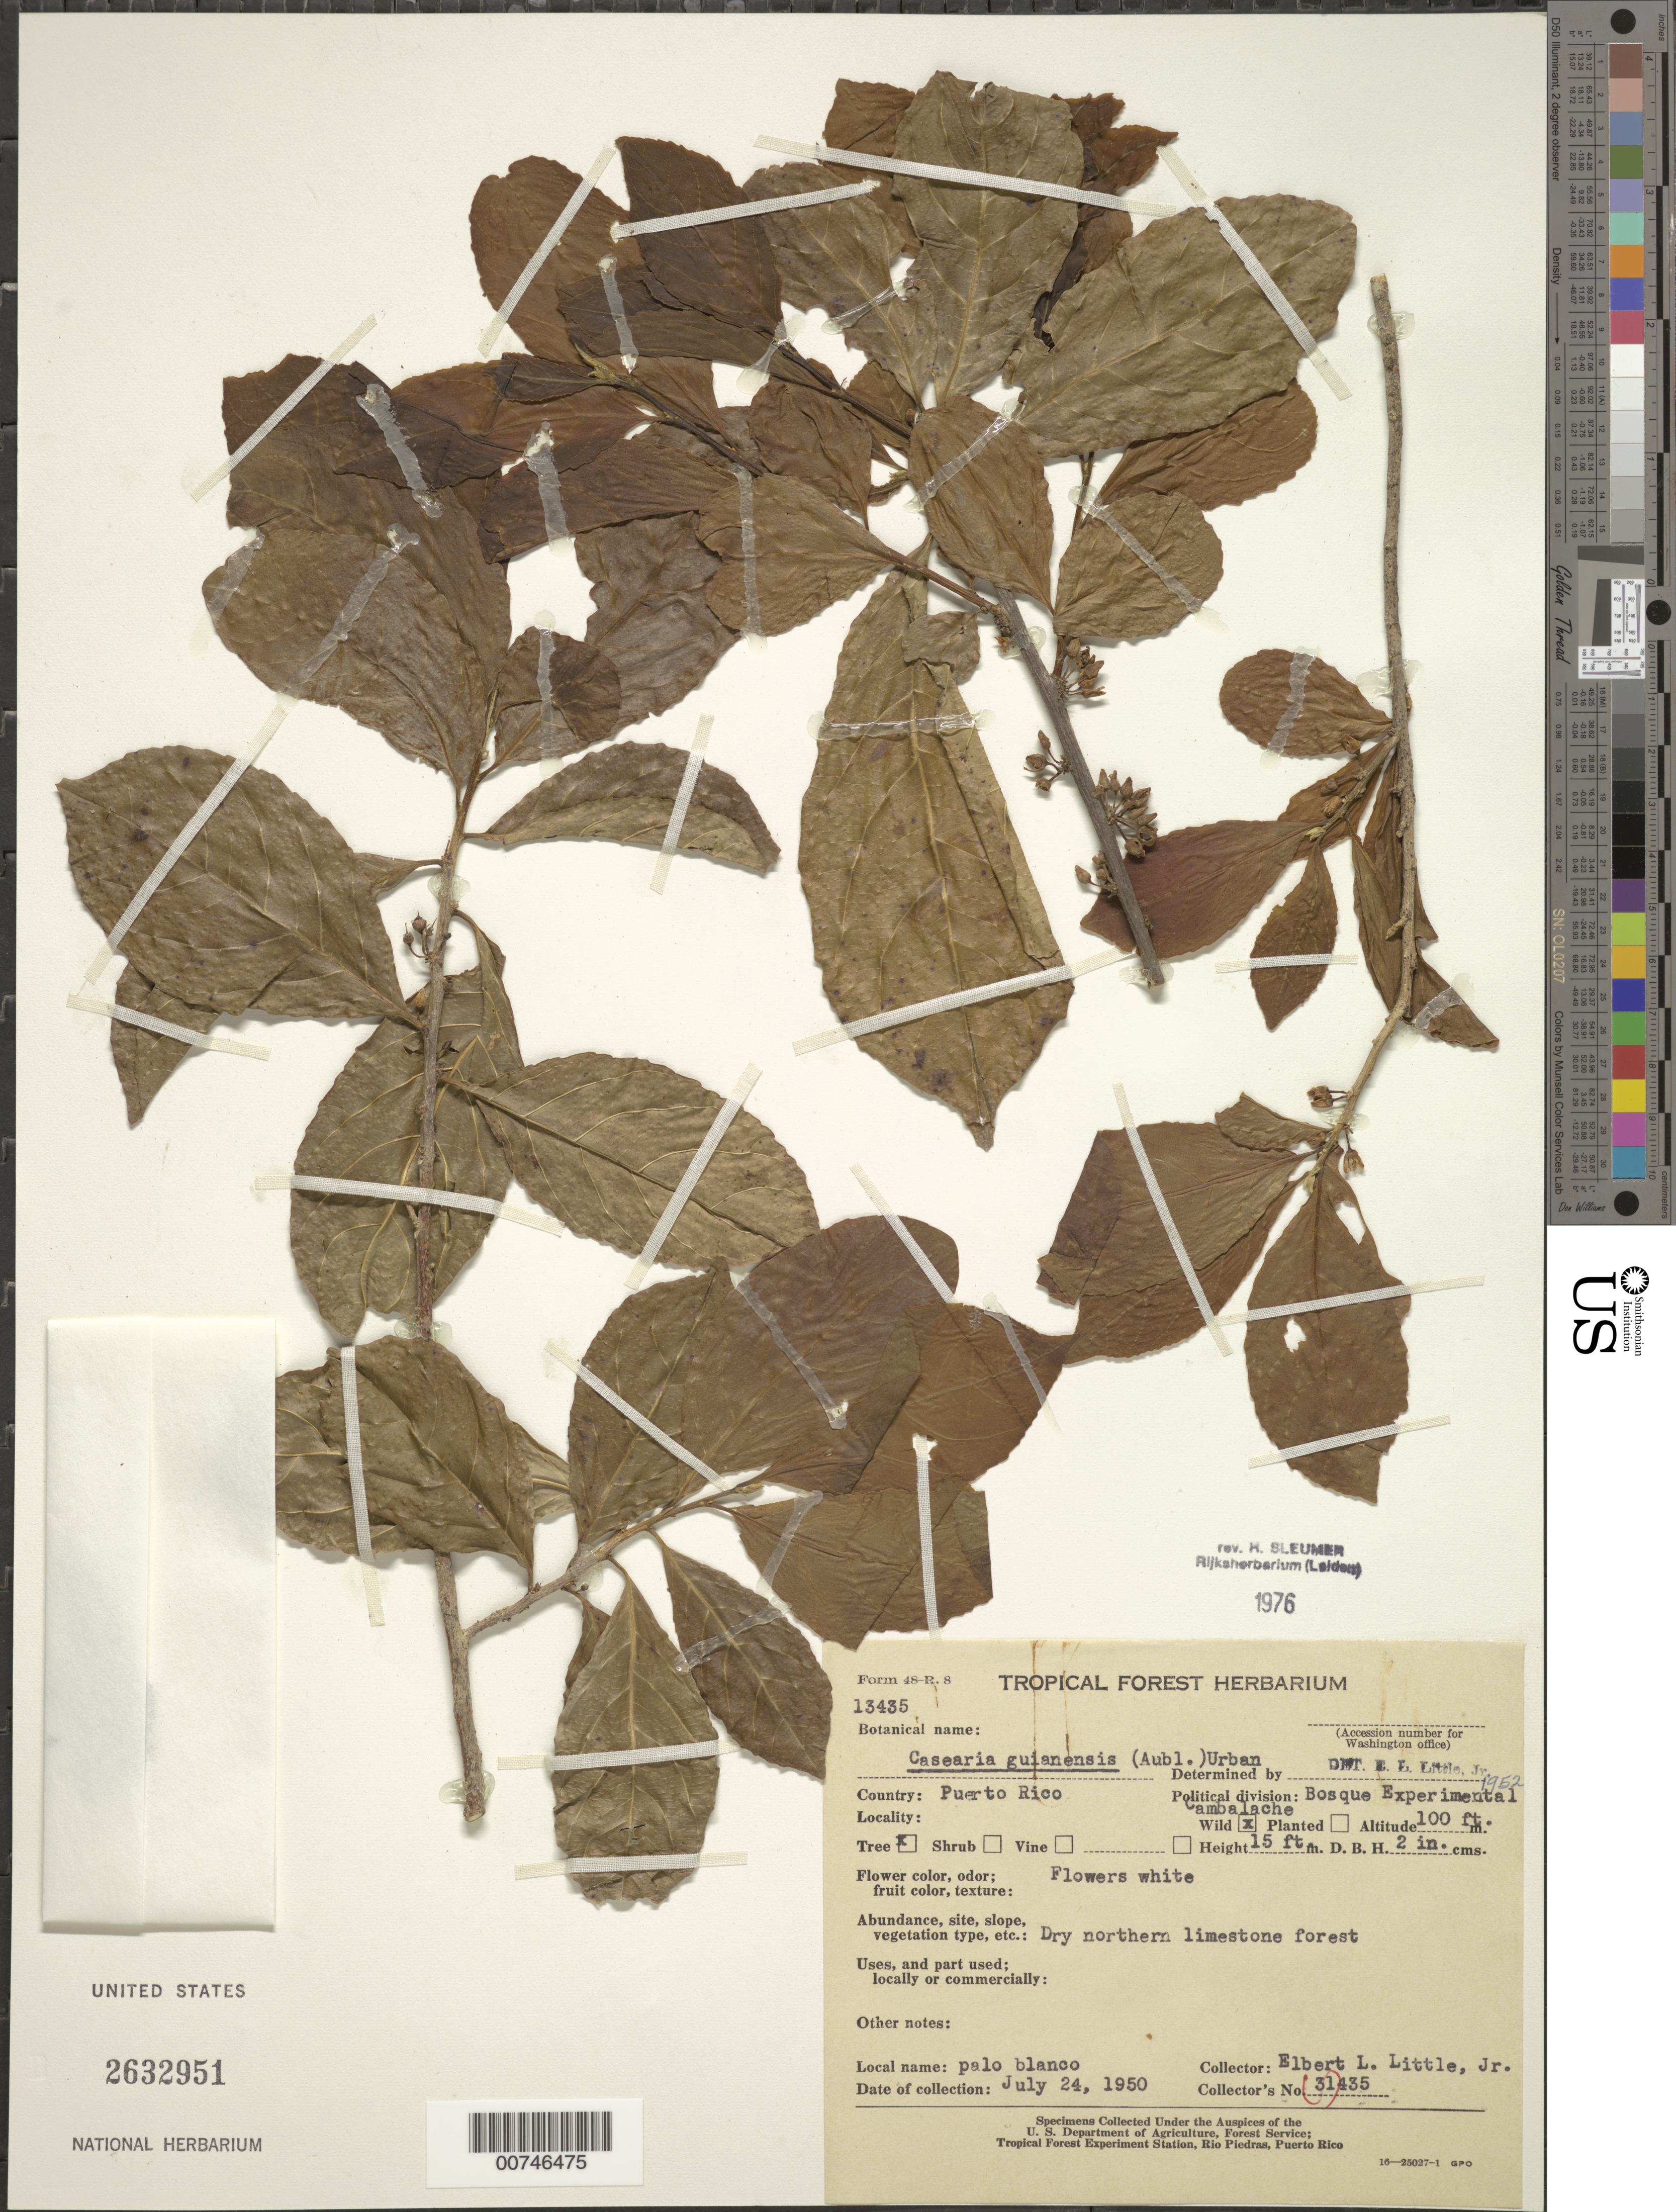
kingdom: Plantae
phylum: Tracheophyta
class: Magnoliopsida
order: Malpighiales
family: Salicaceae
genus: Casearia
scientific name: Casearia guianensis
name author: (Aubl.) Urb.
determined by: Sleumer, H. O.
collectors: E. L. Little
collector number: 13435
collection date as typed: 24 Jul 1950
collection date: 1950-07-24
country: Puerto Rico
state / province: Arecibo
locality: Bosque Experimental Cambalache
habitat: Dry northern limestone forest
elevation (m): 30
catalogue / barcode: US 2632951